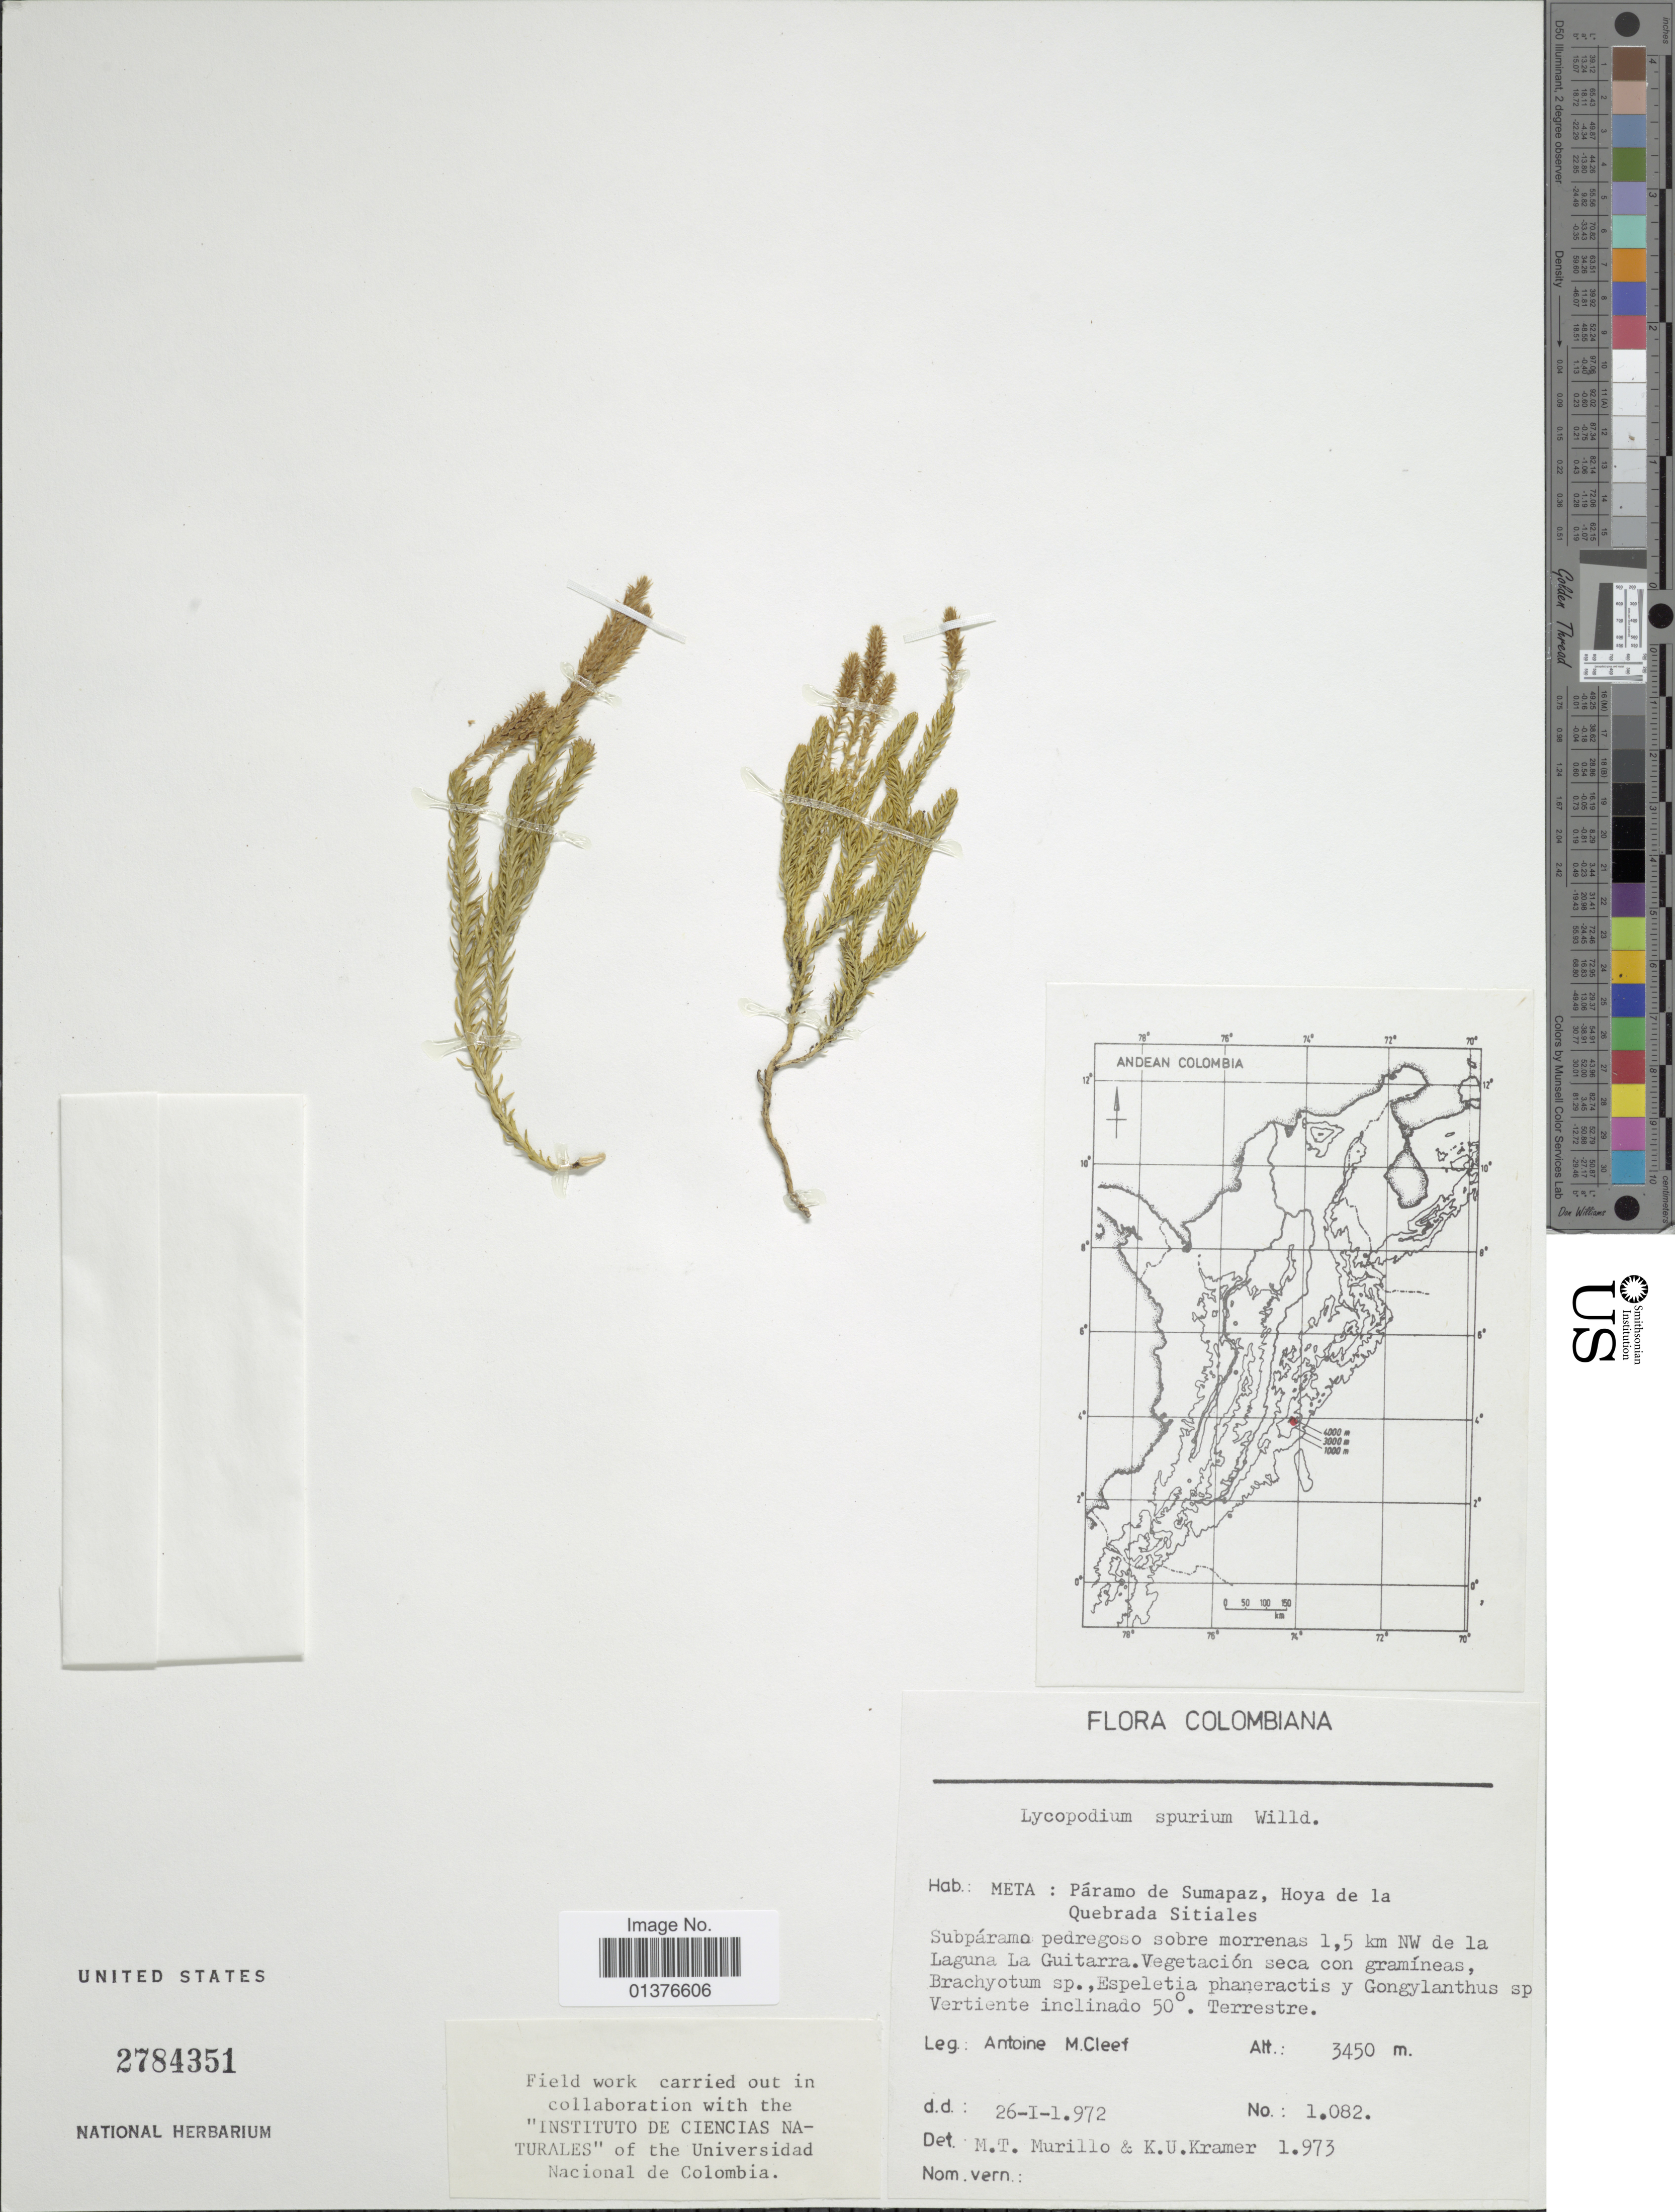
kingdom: Plantae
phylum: Tracheophyta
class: Lycopodiopsida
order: Lycopodiales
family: Lycopodiaceae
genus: Austrolycopodium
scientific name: Austrolycopodium magellanicum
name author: (P. Beauv.) Holub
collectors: A. M. Cleef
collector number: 1082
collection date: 1972-01-26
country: Colombia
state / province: Meta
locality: Páramo de Sumapaz, Hoya de la Quebrada Sitiales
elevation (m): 3450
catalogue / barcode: US 2784351